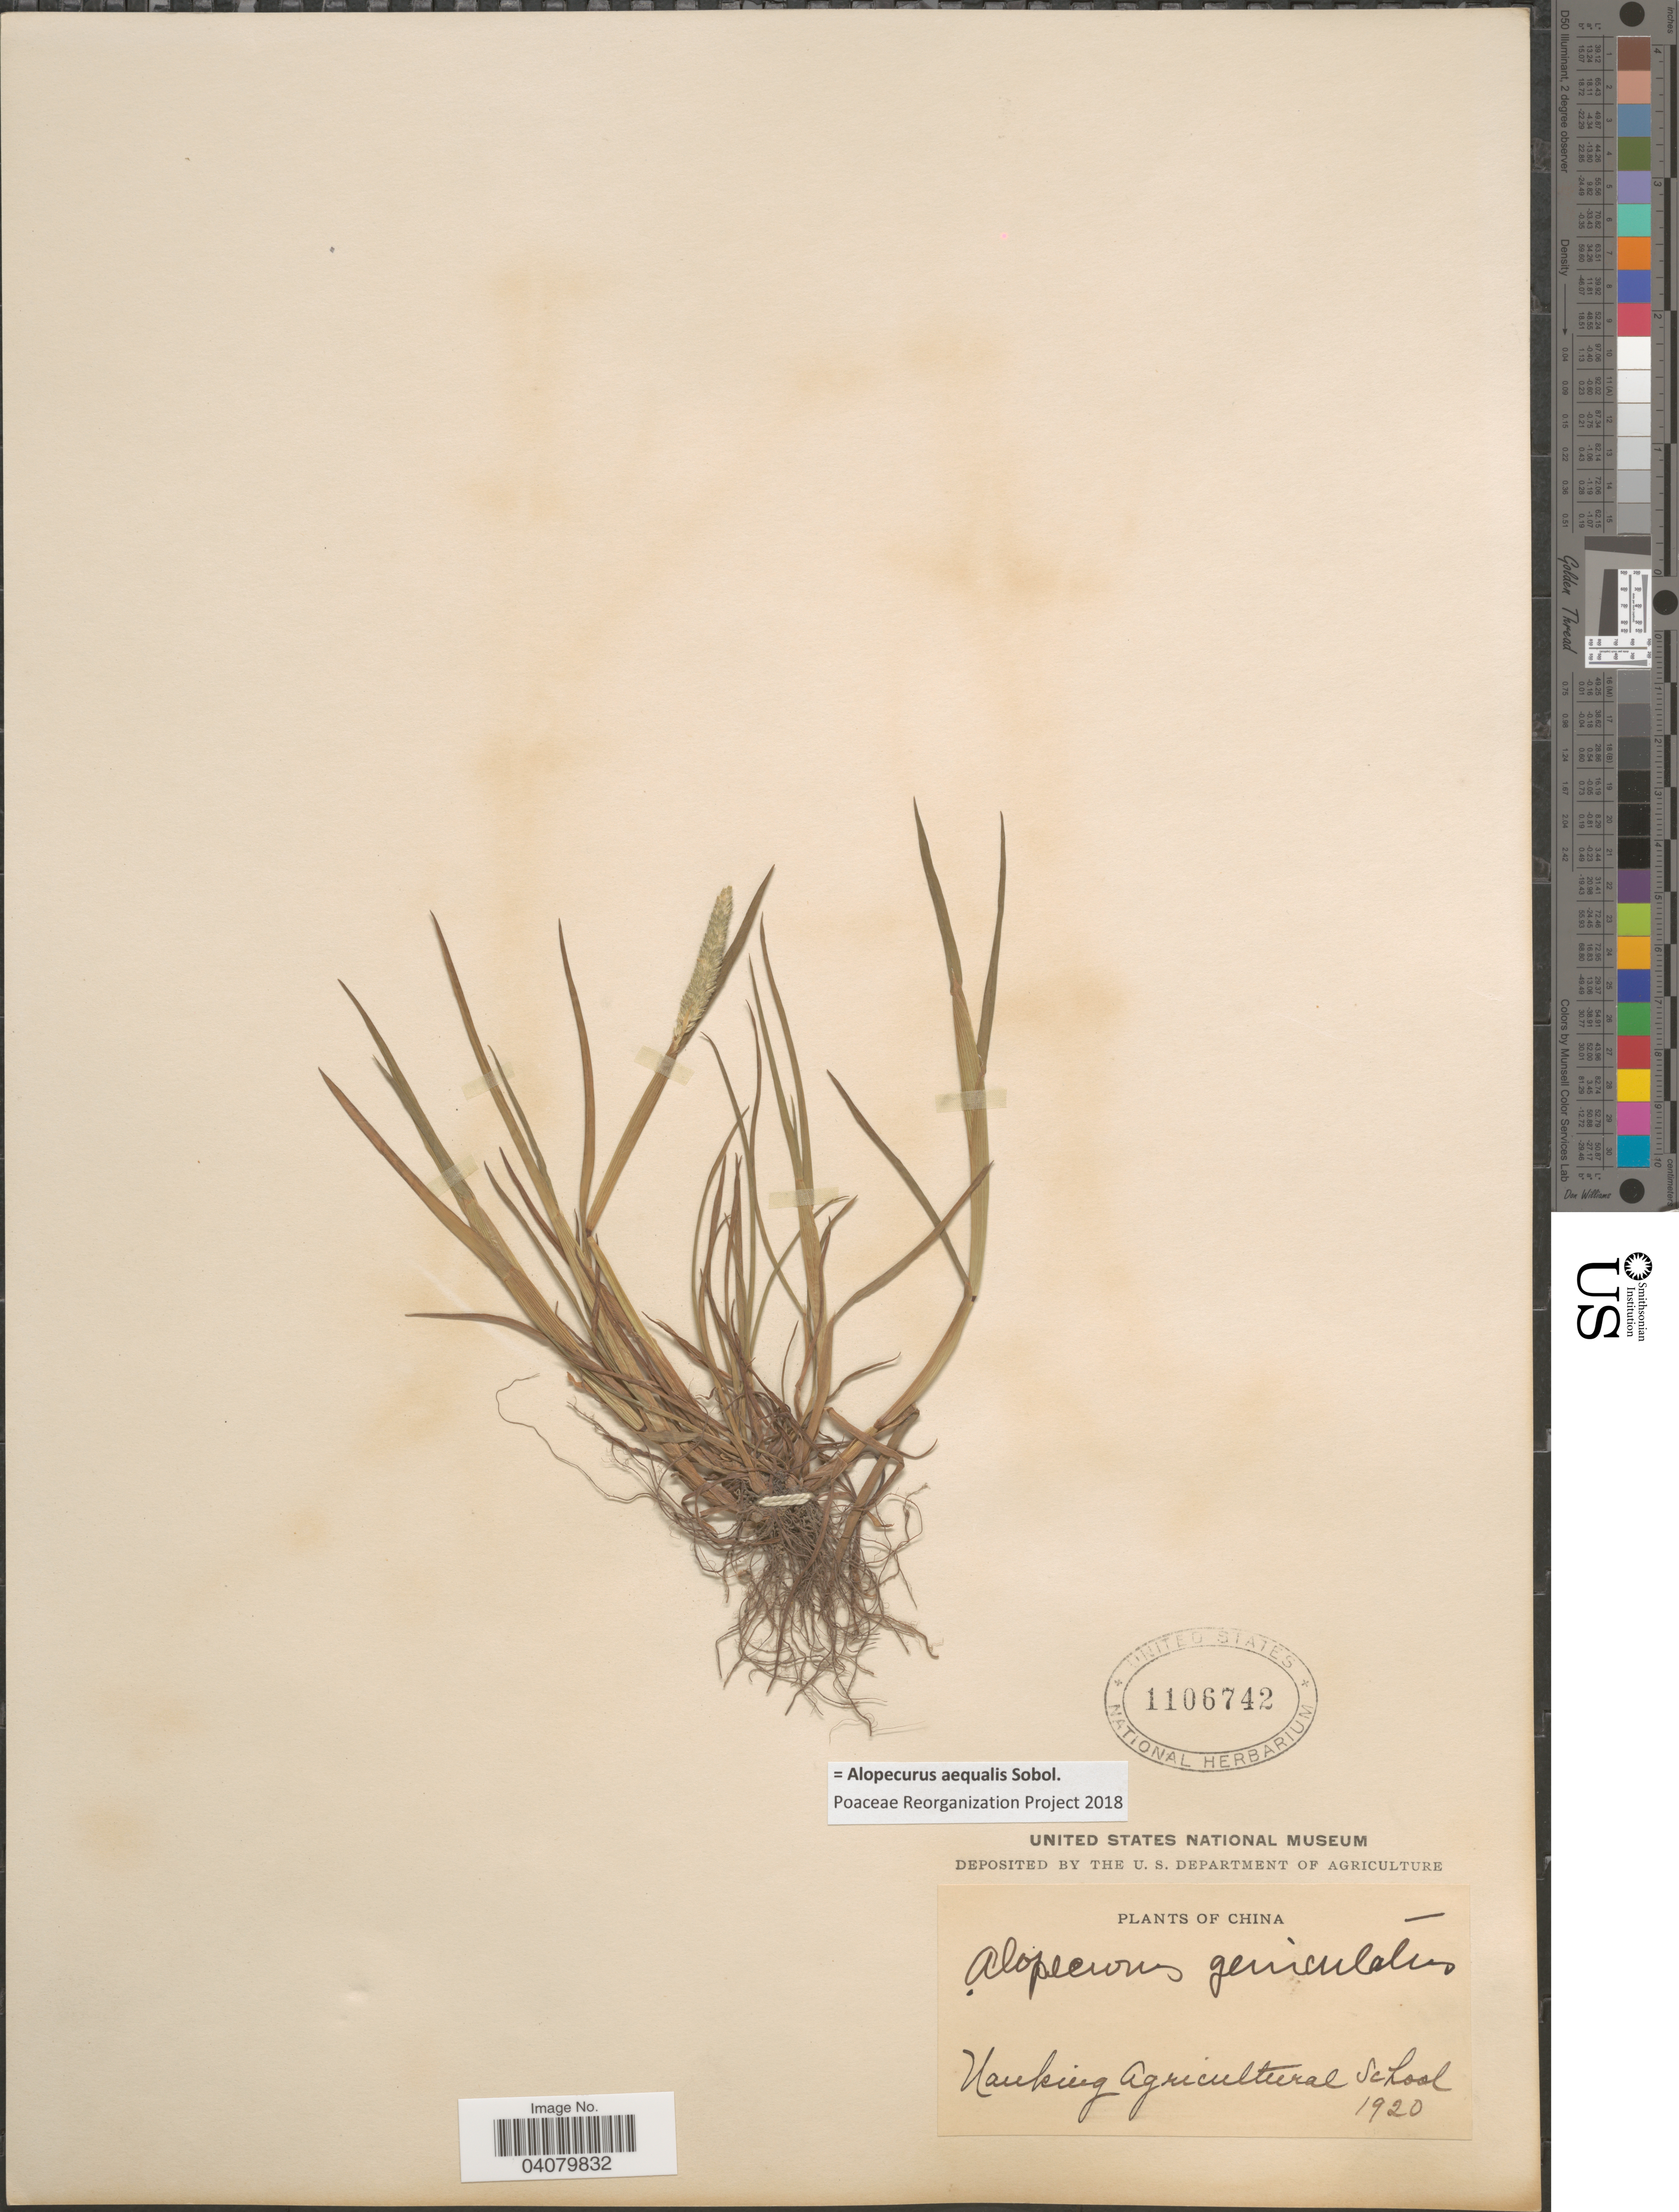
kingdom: Plantae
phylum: Tracheophyta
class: Liliopsida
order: Poales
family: Poaceae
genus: Alopecurus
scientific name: Alopecurus aequalis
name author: Sobol.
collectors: Nanking Agricultural School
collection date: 1920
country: China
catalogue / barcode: US 1106742